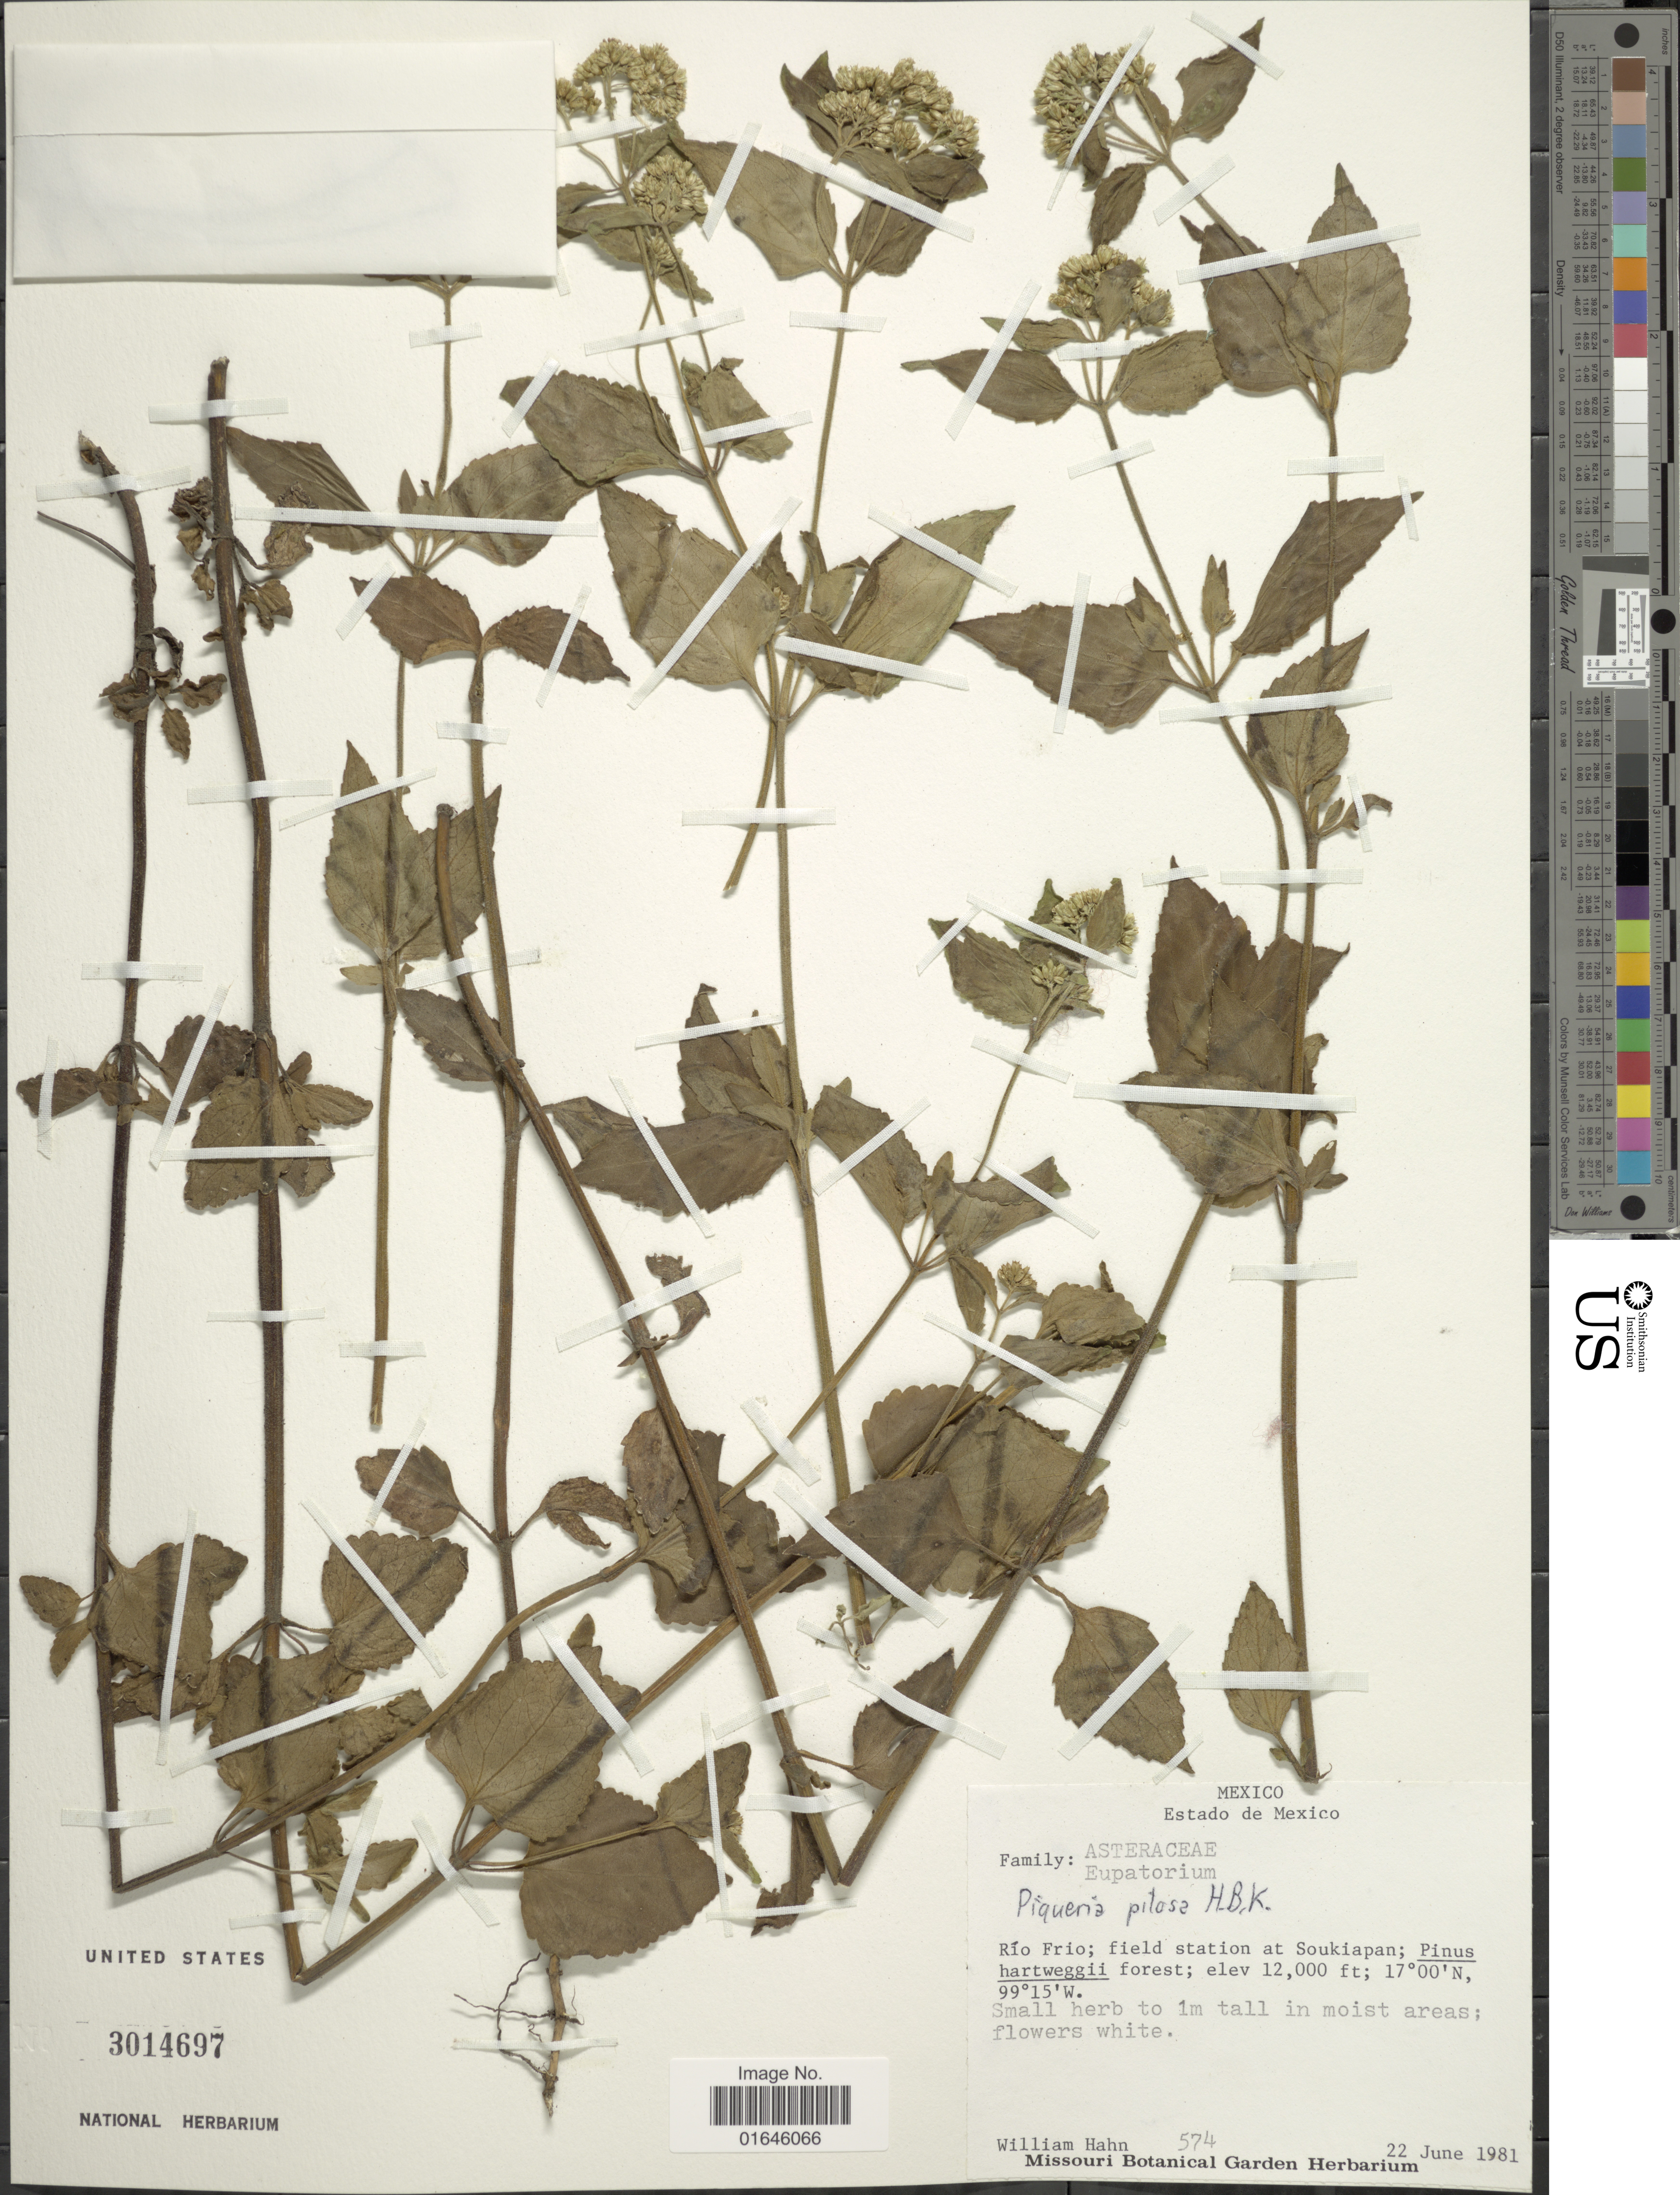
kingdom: Plantae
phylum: Tracheophyta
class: Magnoliopsida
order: Asterales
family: Asteraceae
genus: Piqueria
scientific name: Piqueria pilosa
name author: Kunth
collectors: W. J. Hahn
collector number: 574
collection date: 1981-06-22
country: Mexico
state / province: México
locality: Rio Frio; field station at Souiapan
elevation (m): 3658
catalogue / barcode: US 3014697